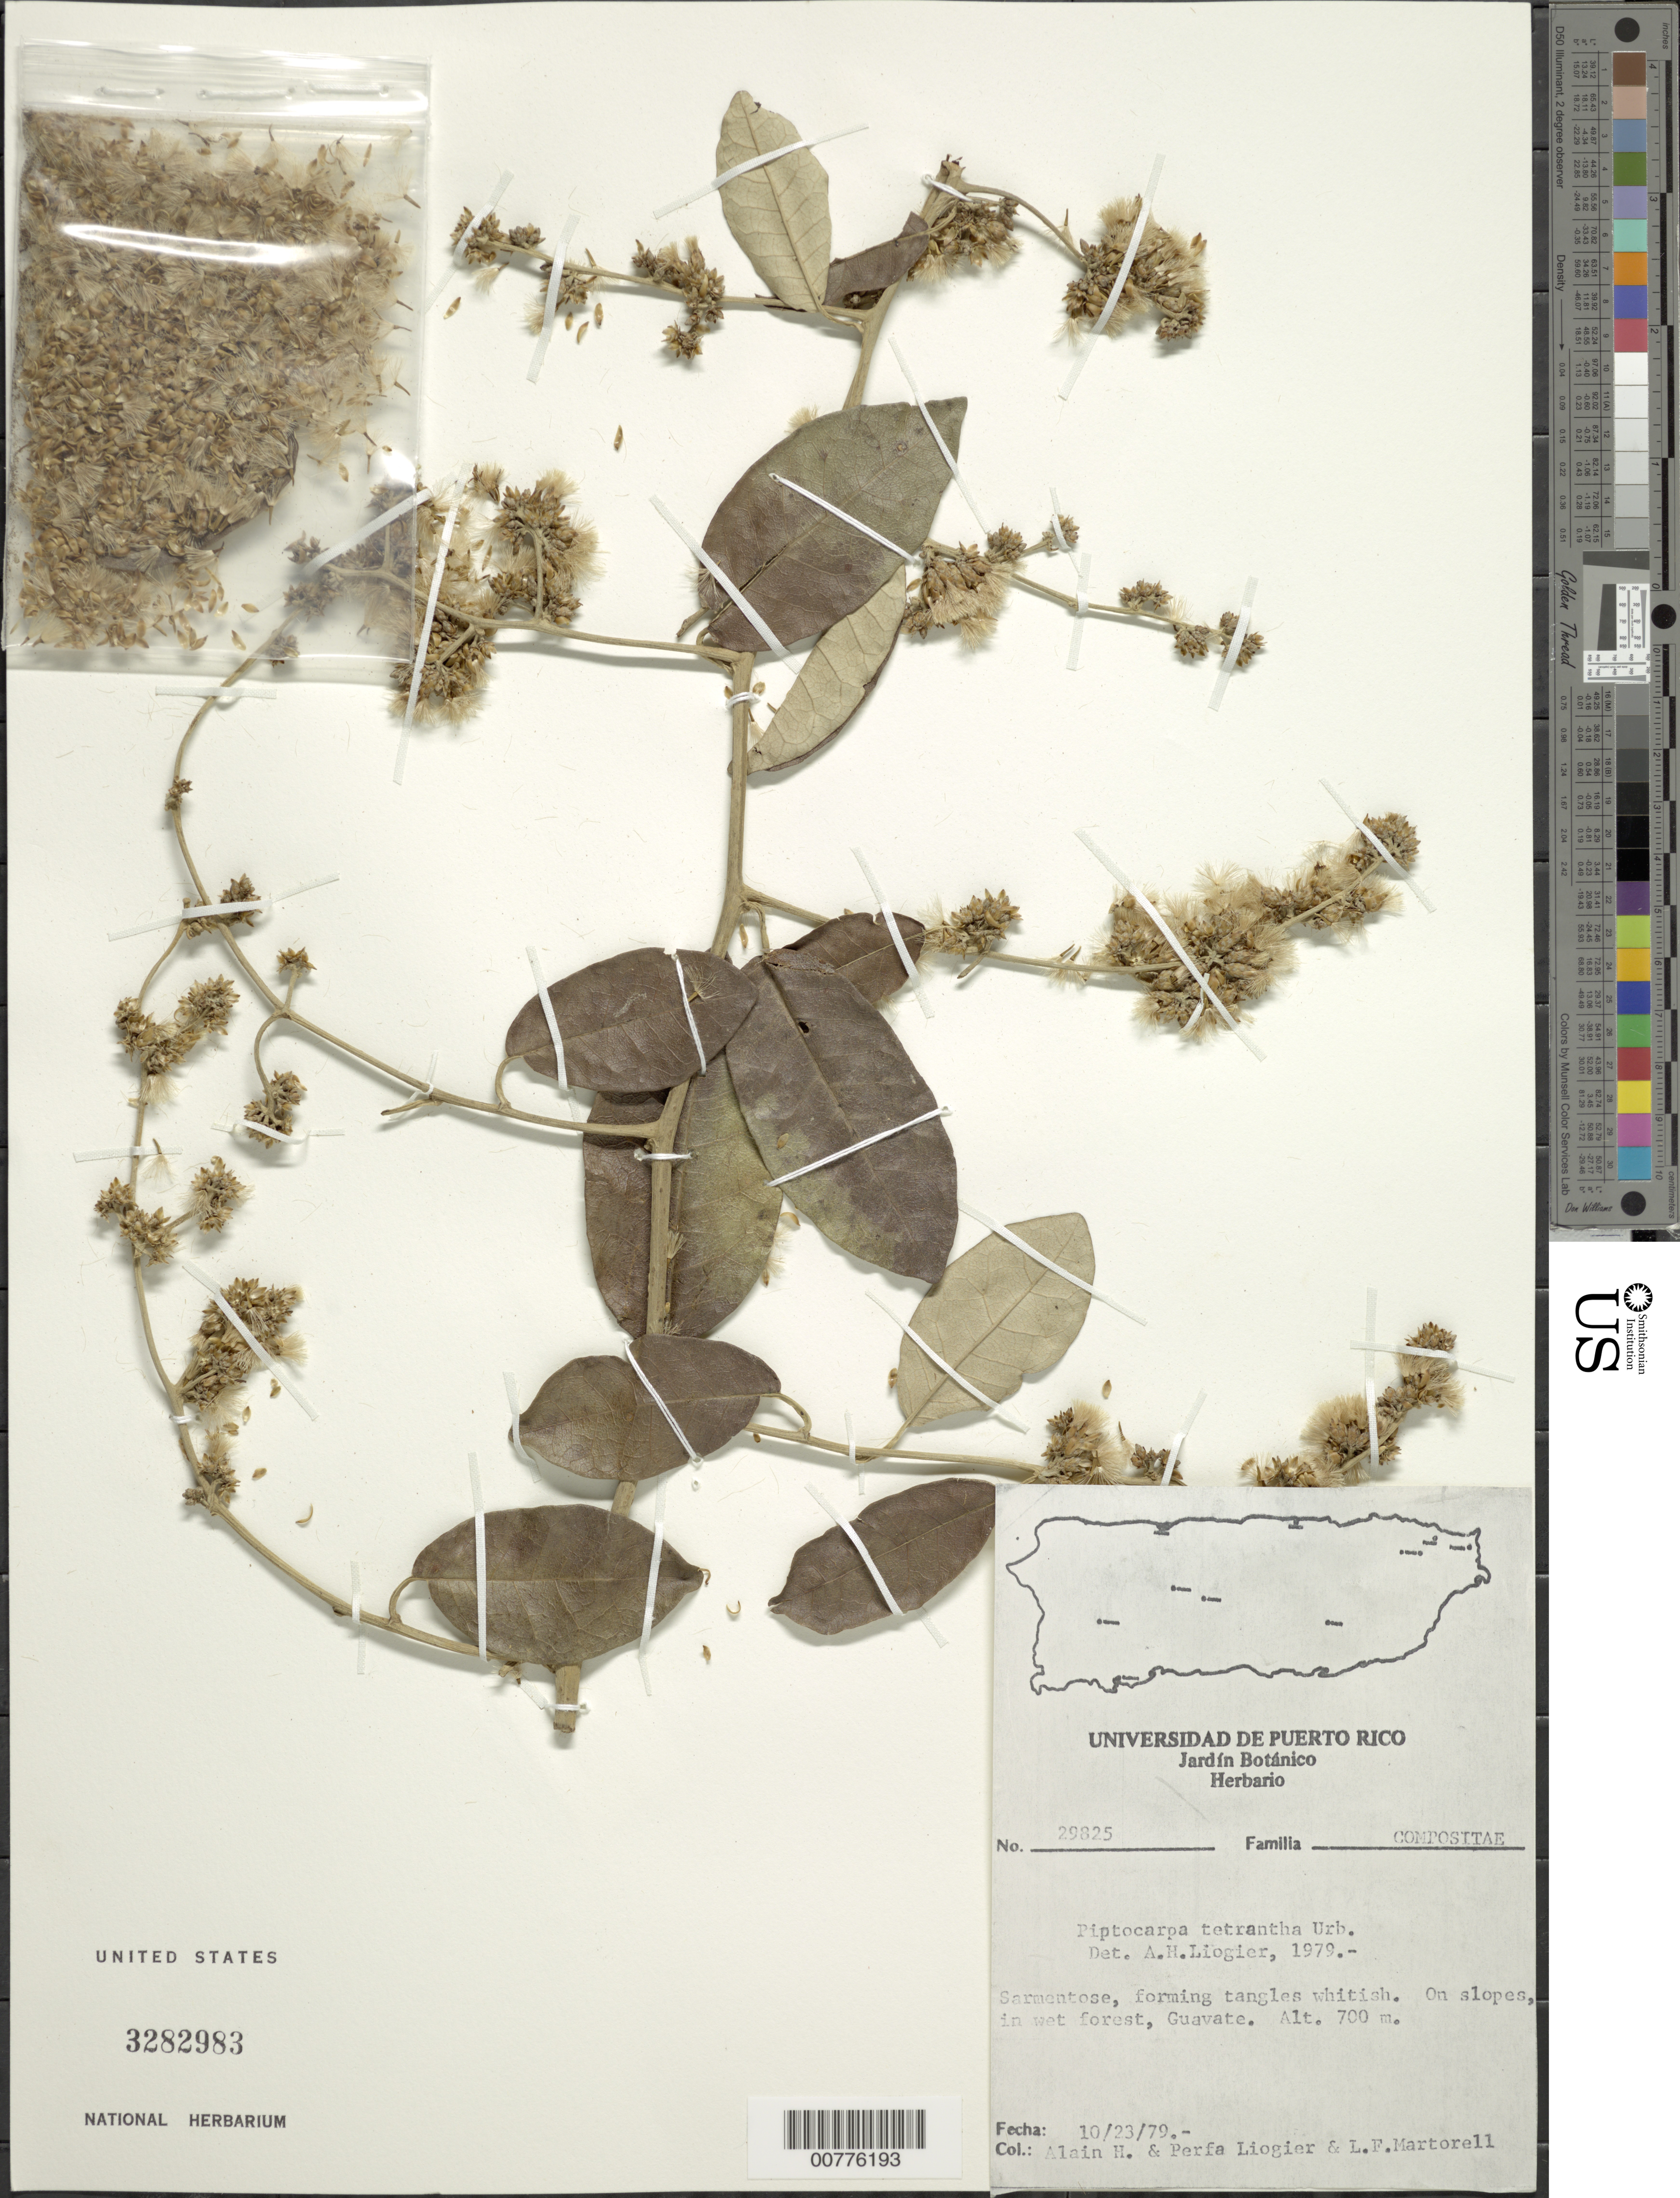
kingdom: Plantae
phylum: Tracheophyta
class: Magnoliopsida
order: Asterales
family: Asteraceae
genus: Piptocarpha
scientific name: Piptocarpha tetrantha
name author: Urb.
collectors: A. H. Liogier & M. P. Liogier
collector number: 29825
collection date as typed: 23 Oct 1979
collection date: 1979-10-23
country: Puerto Rico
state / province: Cayey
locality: Guavate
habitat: On slopes, wet forest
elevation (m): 700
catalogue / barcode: US 3282983